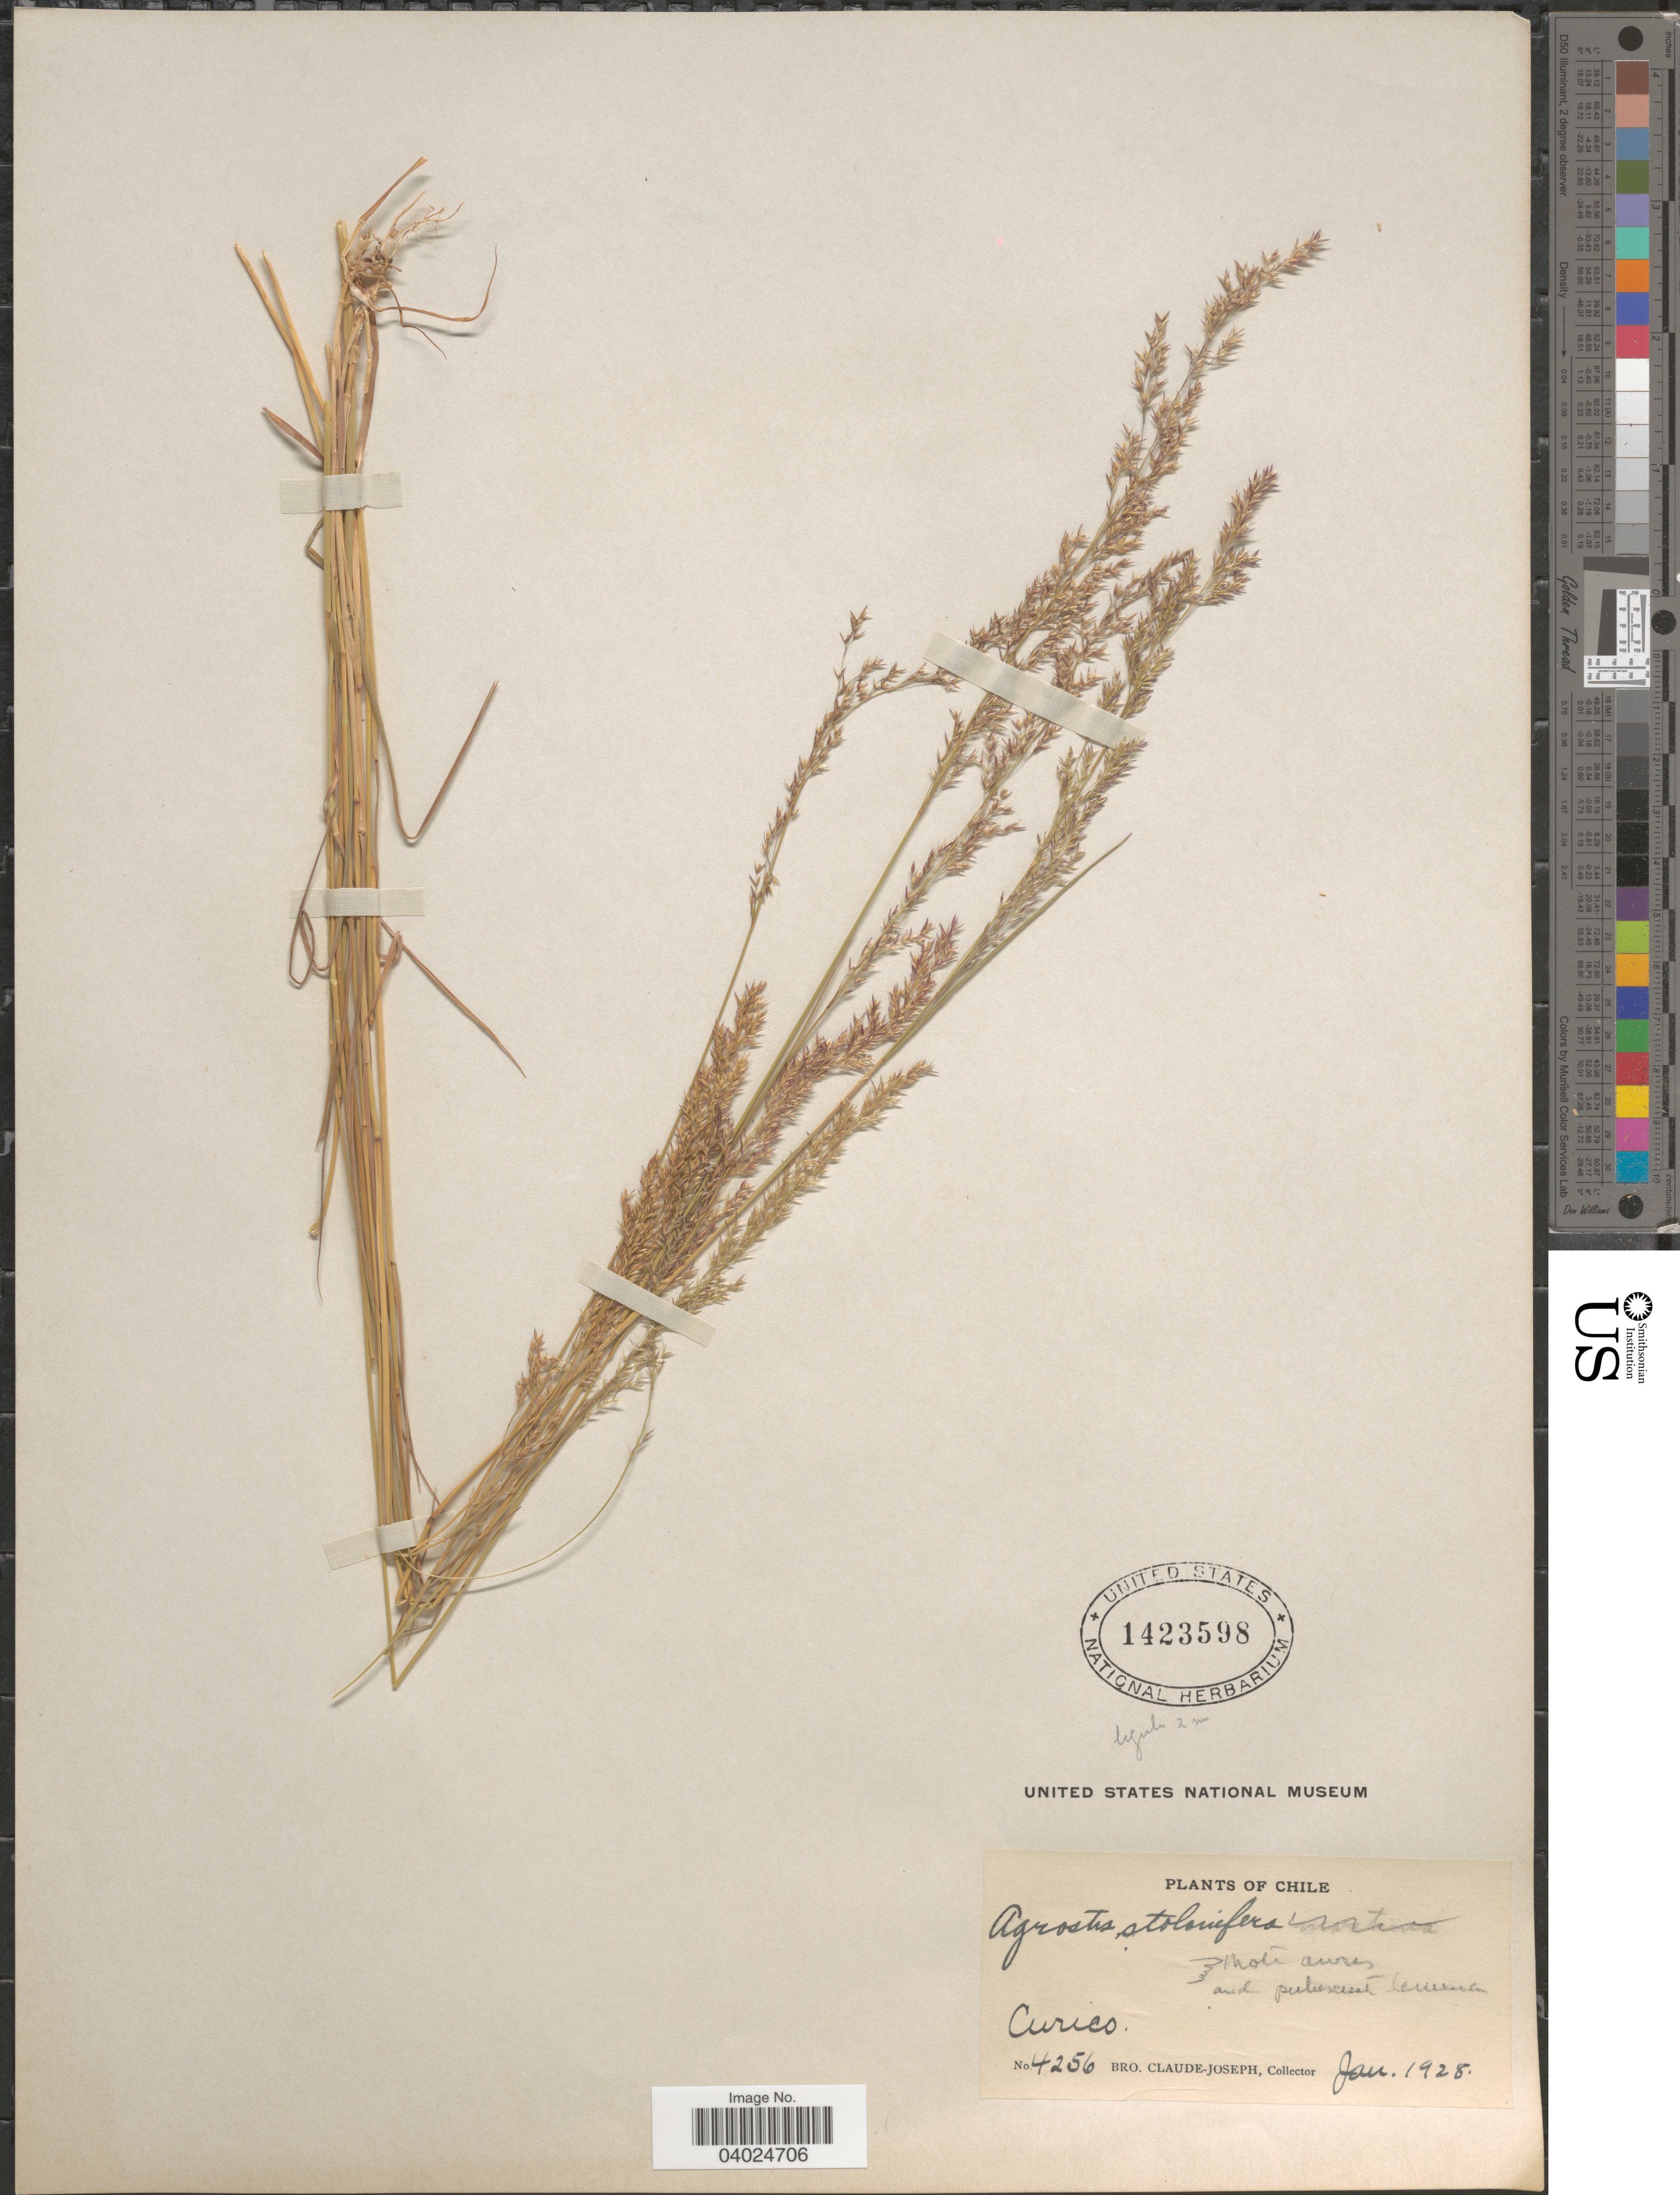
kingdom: Plantae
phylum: Tracheophyta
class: Liliopsida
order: Poales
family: Poaceae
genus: Agrostis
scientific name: Agrostis stolonifera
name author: L.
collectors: Bro. Claude-Joseph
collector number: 4256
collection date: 1928-01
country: Chile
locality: Curico.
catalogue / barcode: US 1423598